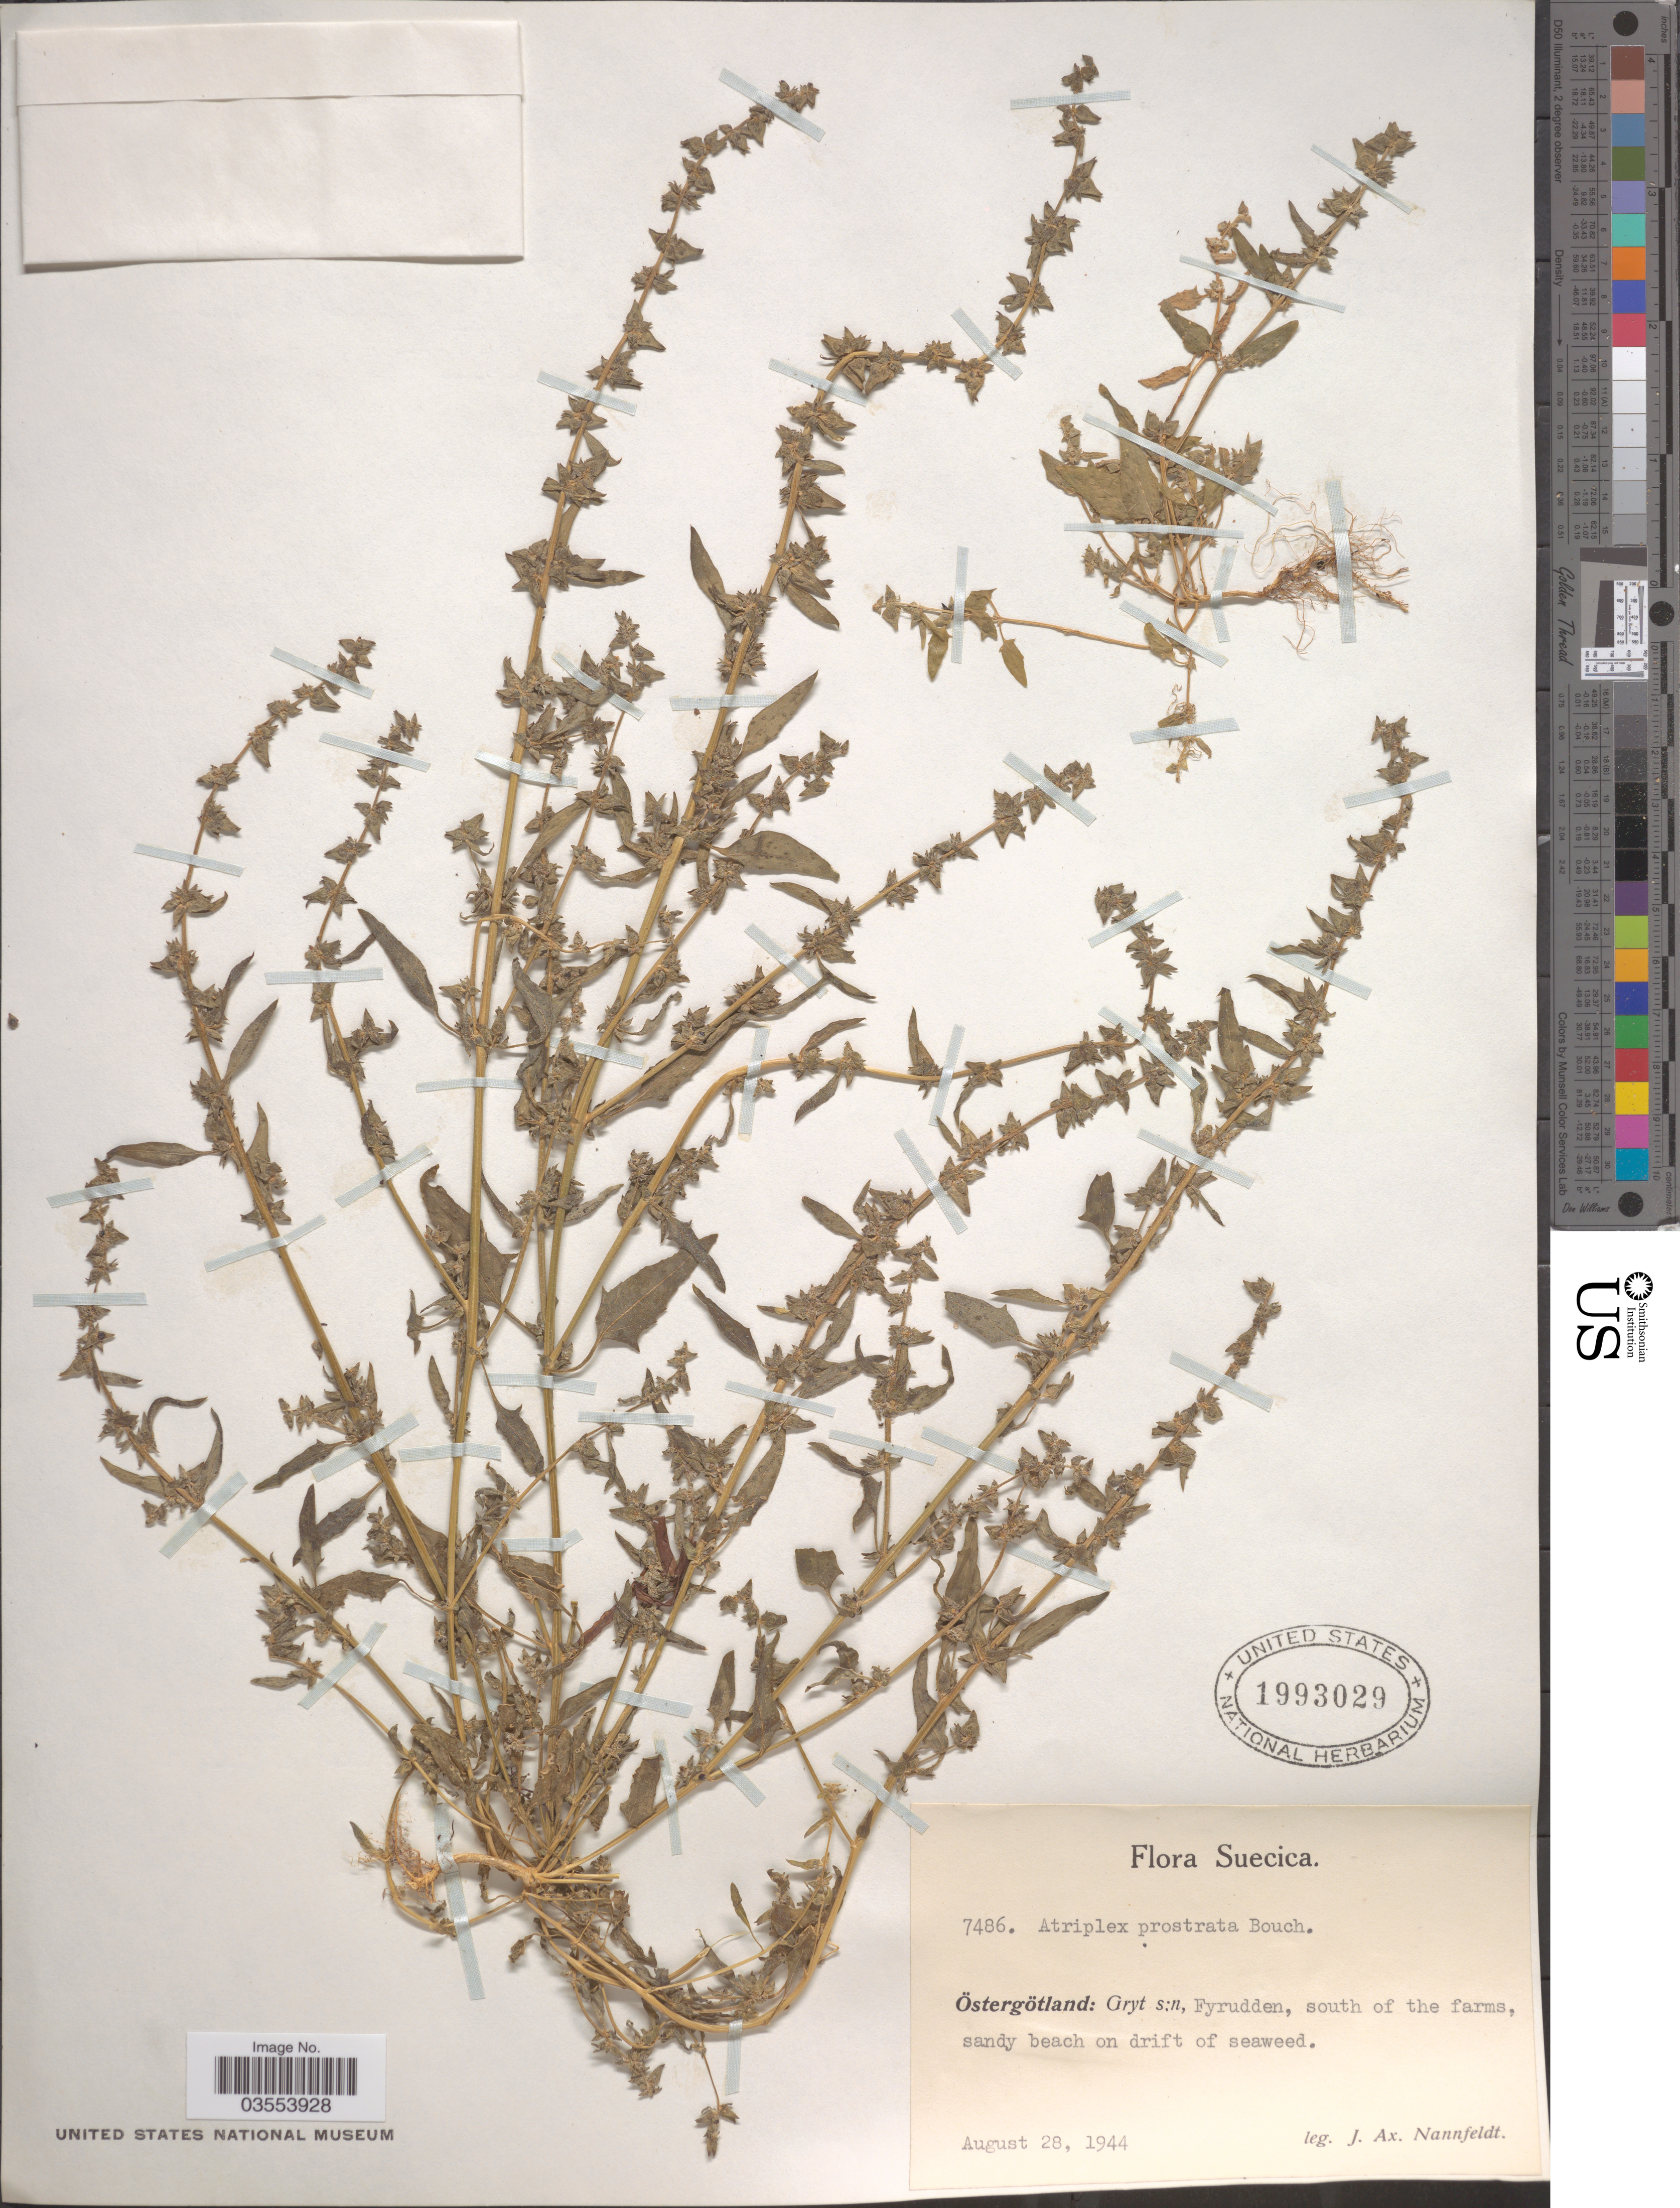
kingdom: Plantae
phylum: Tracheophyta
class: Magnoliopsida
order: Caryophyllales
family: Amaranthaceae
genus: Atriplex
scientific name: Atriplex prostrata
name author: Boucher ex DC.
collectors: J. Nannfeldt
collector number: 7486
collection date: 1944-08-28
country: Sweden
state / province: Östergötland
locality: Suecica. Östergötland: Gryt s:n, Fyrudden, south of the farms.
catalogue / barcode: US 1993029